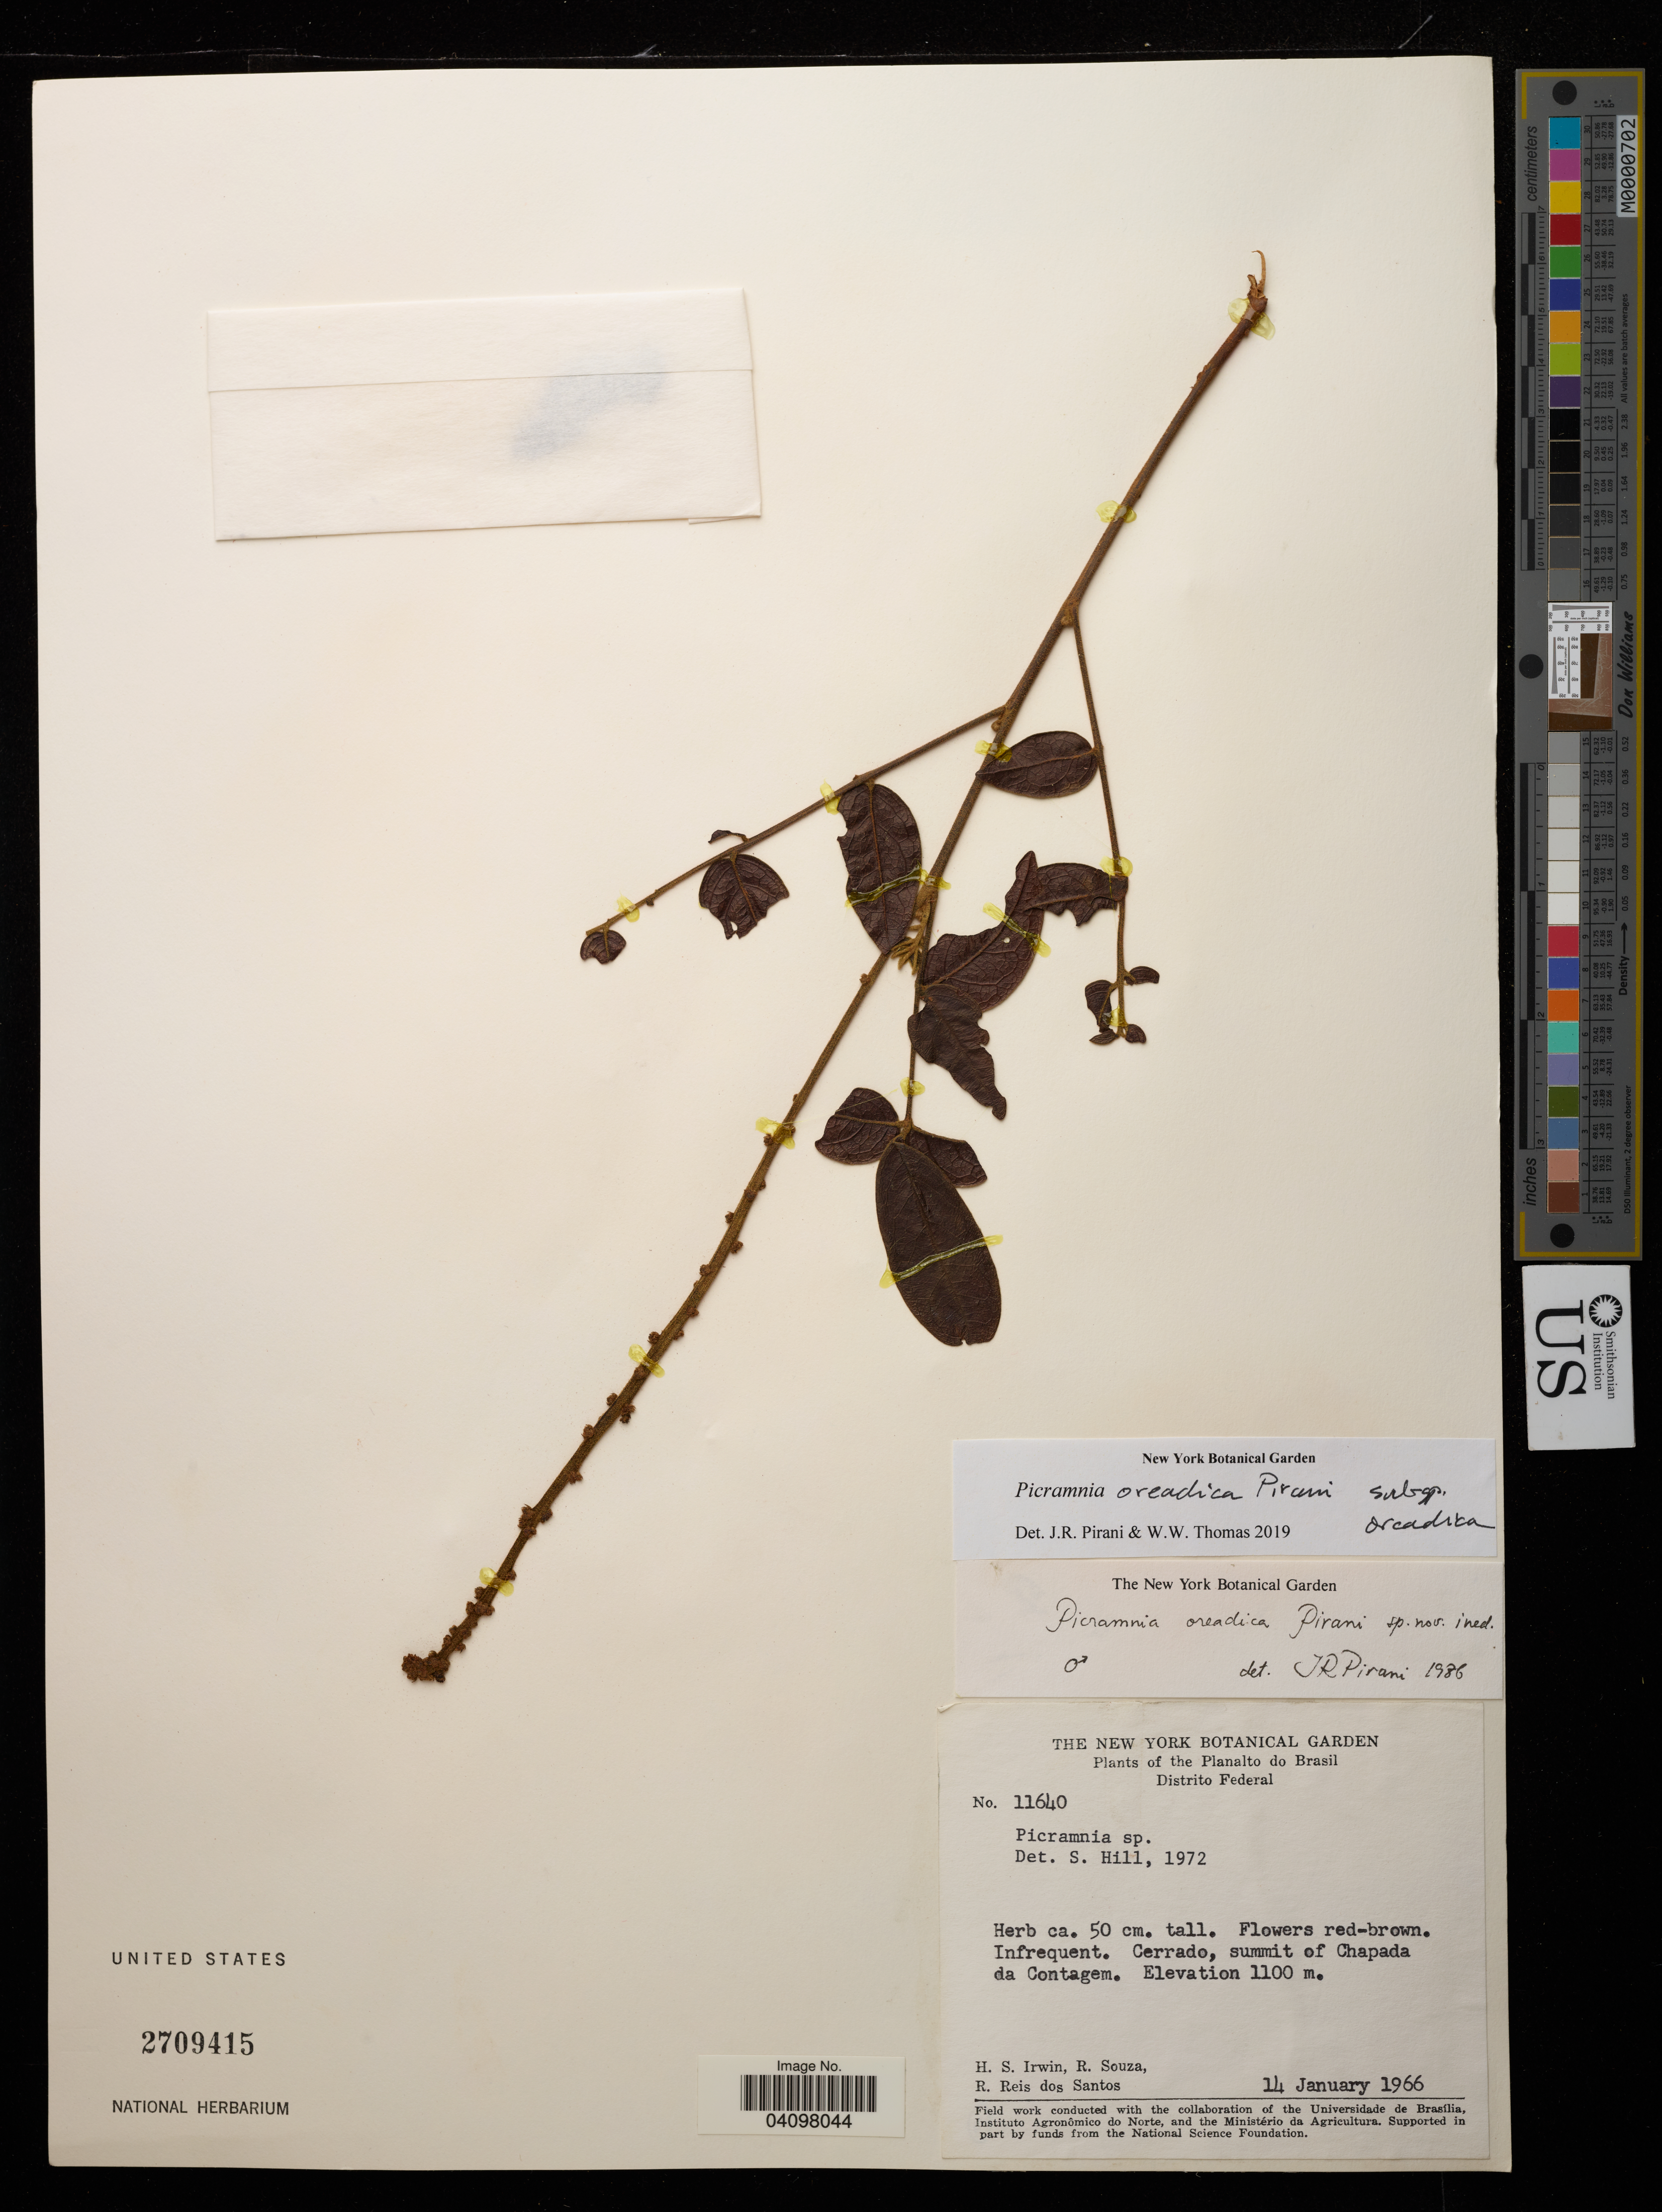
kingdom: Plantae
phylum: Tracheophyta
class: Magnoliopsida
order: Picramniales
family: Picramniaceae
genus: Picramnia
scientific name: Picramnia oreadica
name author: Pirani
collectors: R. Souza & R. Reis dos Santos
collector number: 11640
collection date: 1966-01-14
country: Brazil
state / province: Distrito Federal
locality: Cerrado, summit of Chapada da Contagem.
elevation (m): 1100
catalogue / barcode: US 2709415